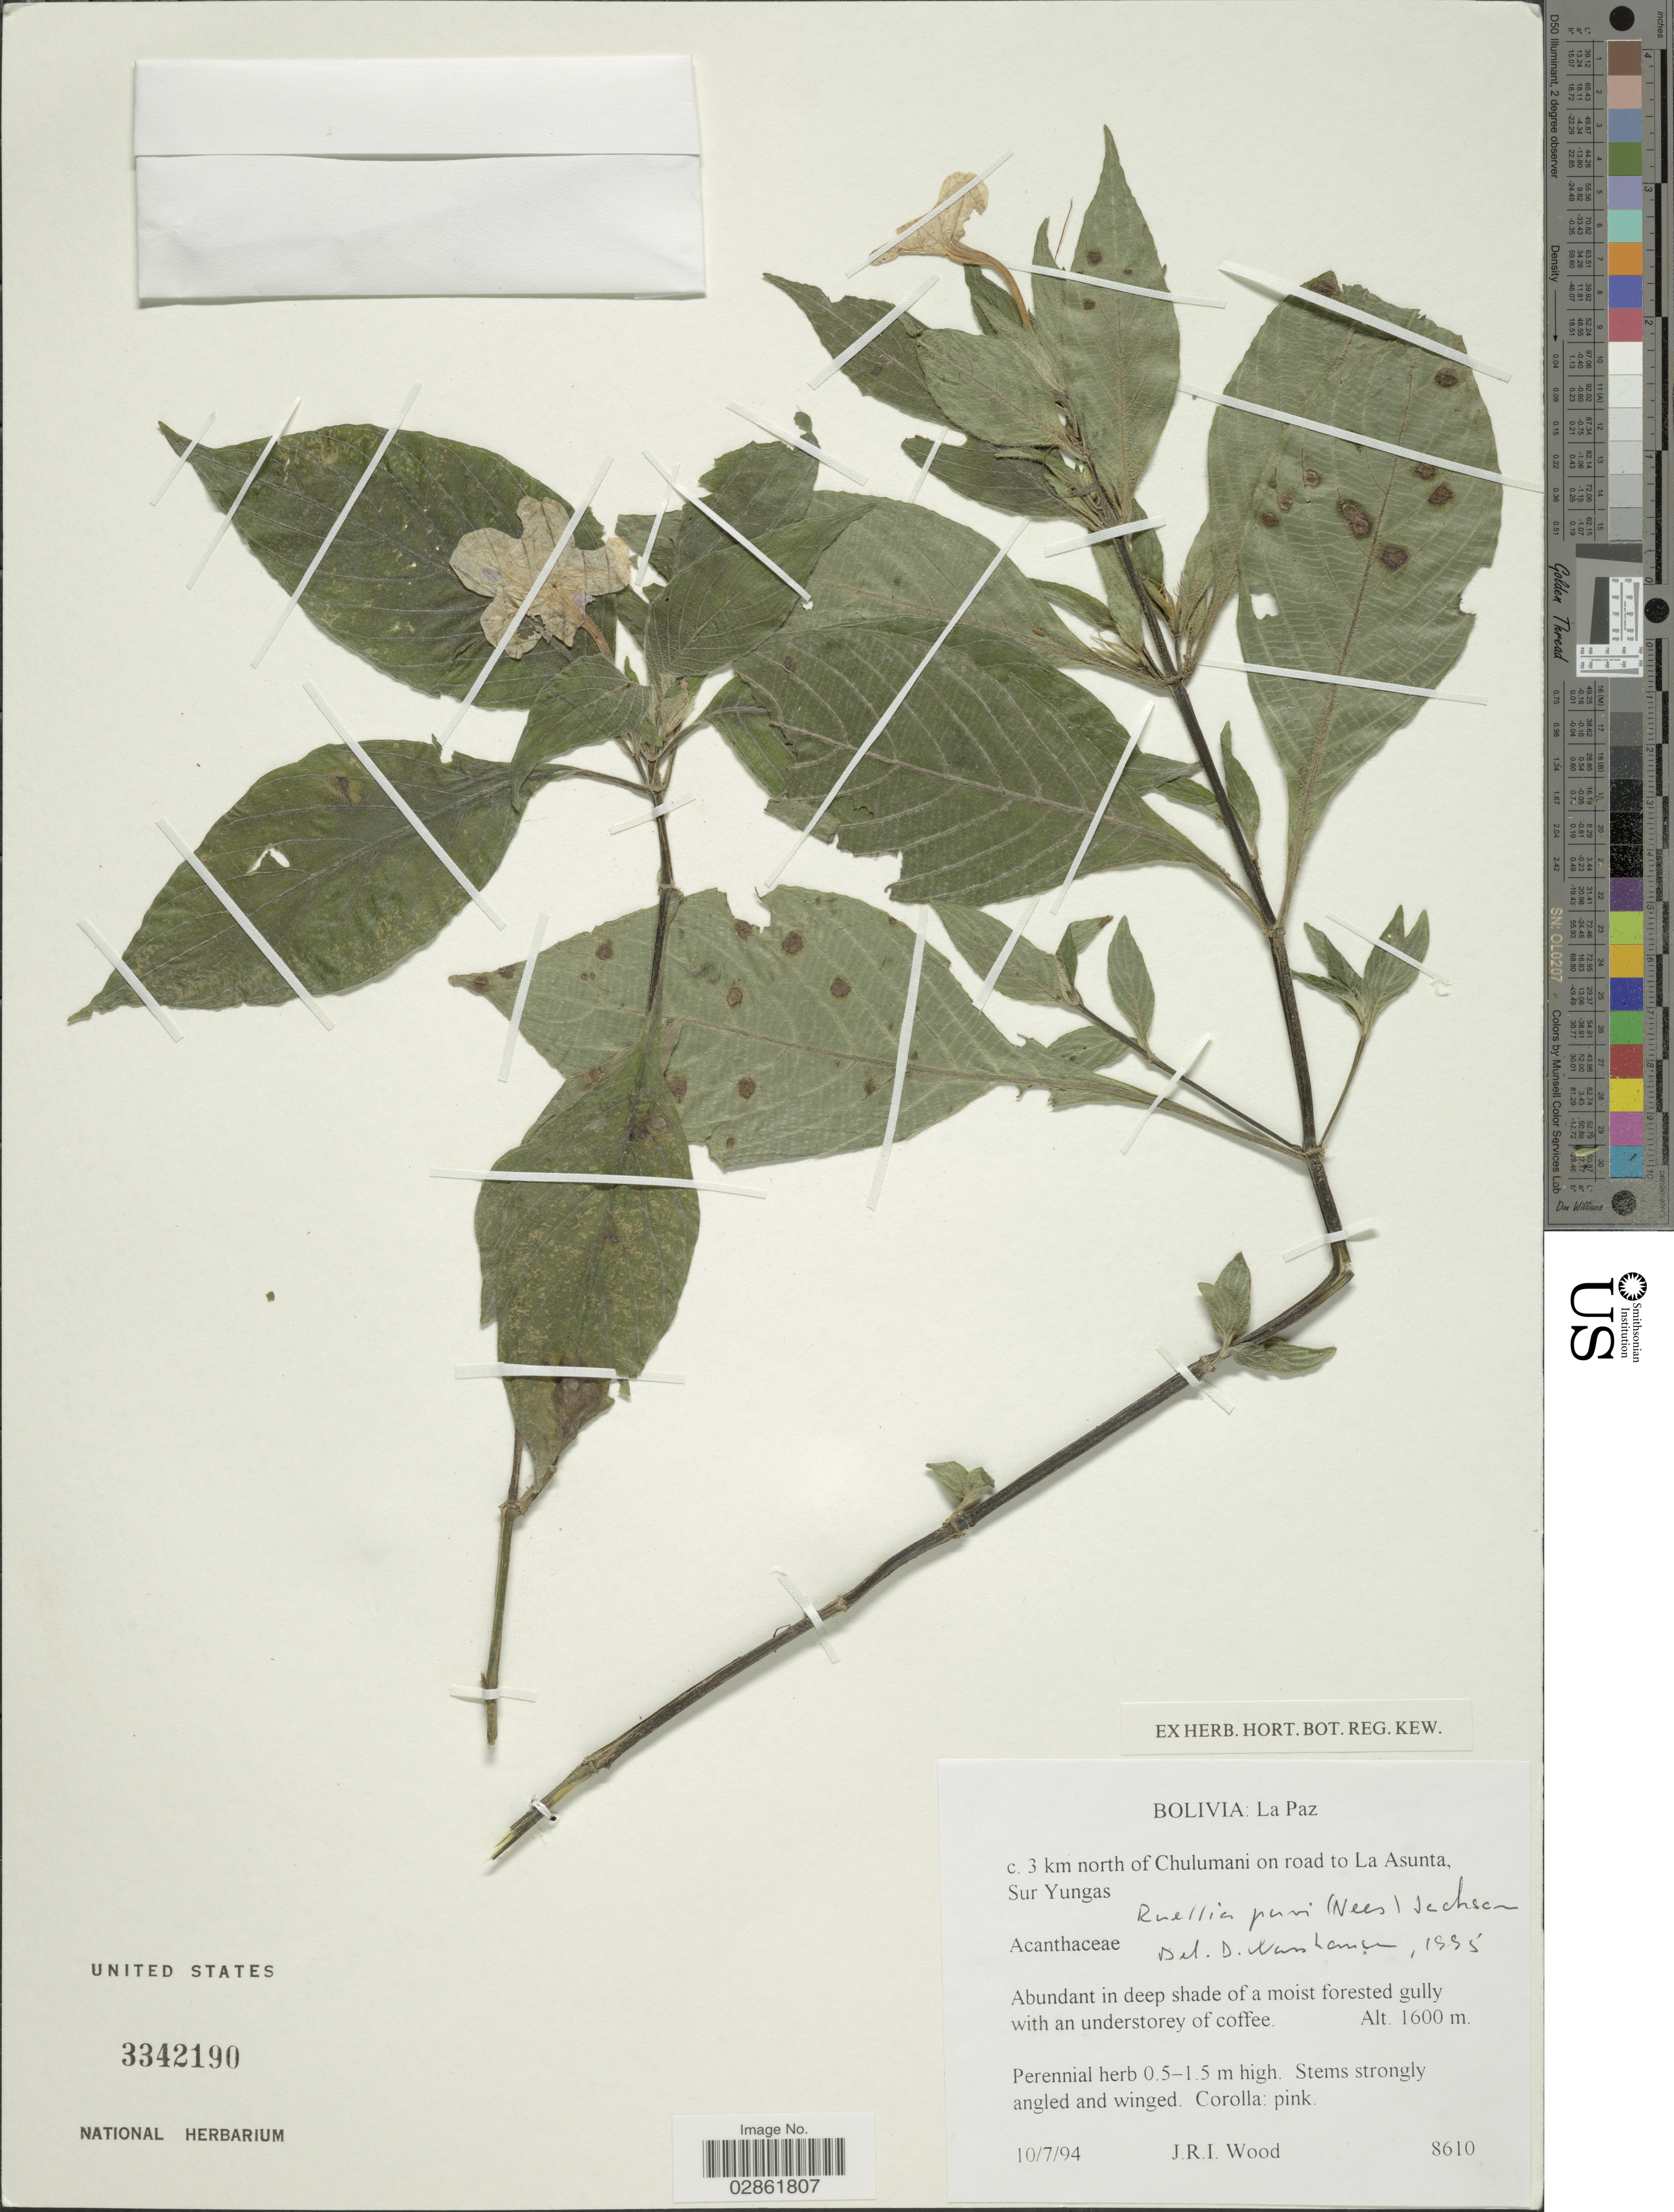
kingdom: Plantae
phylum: Tracheophyta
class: Magnoliopsida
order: Lamiales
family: Acanthaceae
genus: Ruellia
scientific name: Ruellia puri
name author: Mart. ex Nees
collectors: J. R. I. Wood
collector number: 8610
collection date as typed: Transcribed d/m/y: 10/7/94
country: Bolivia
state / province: La Paz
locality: C. 3 km north of Chulumani on road to La Asunta, Sur Yungas.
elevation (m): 1600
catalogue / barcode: US 3342190